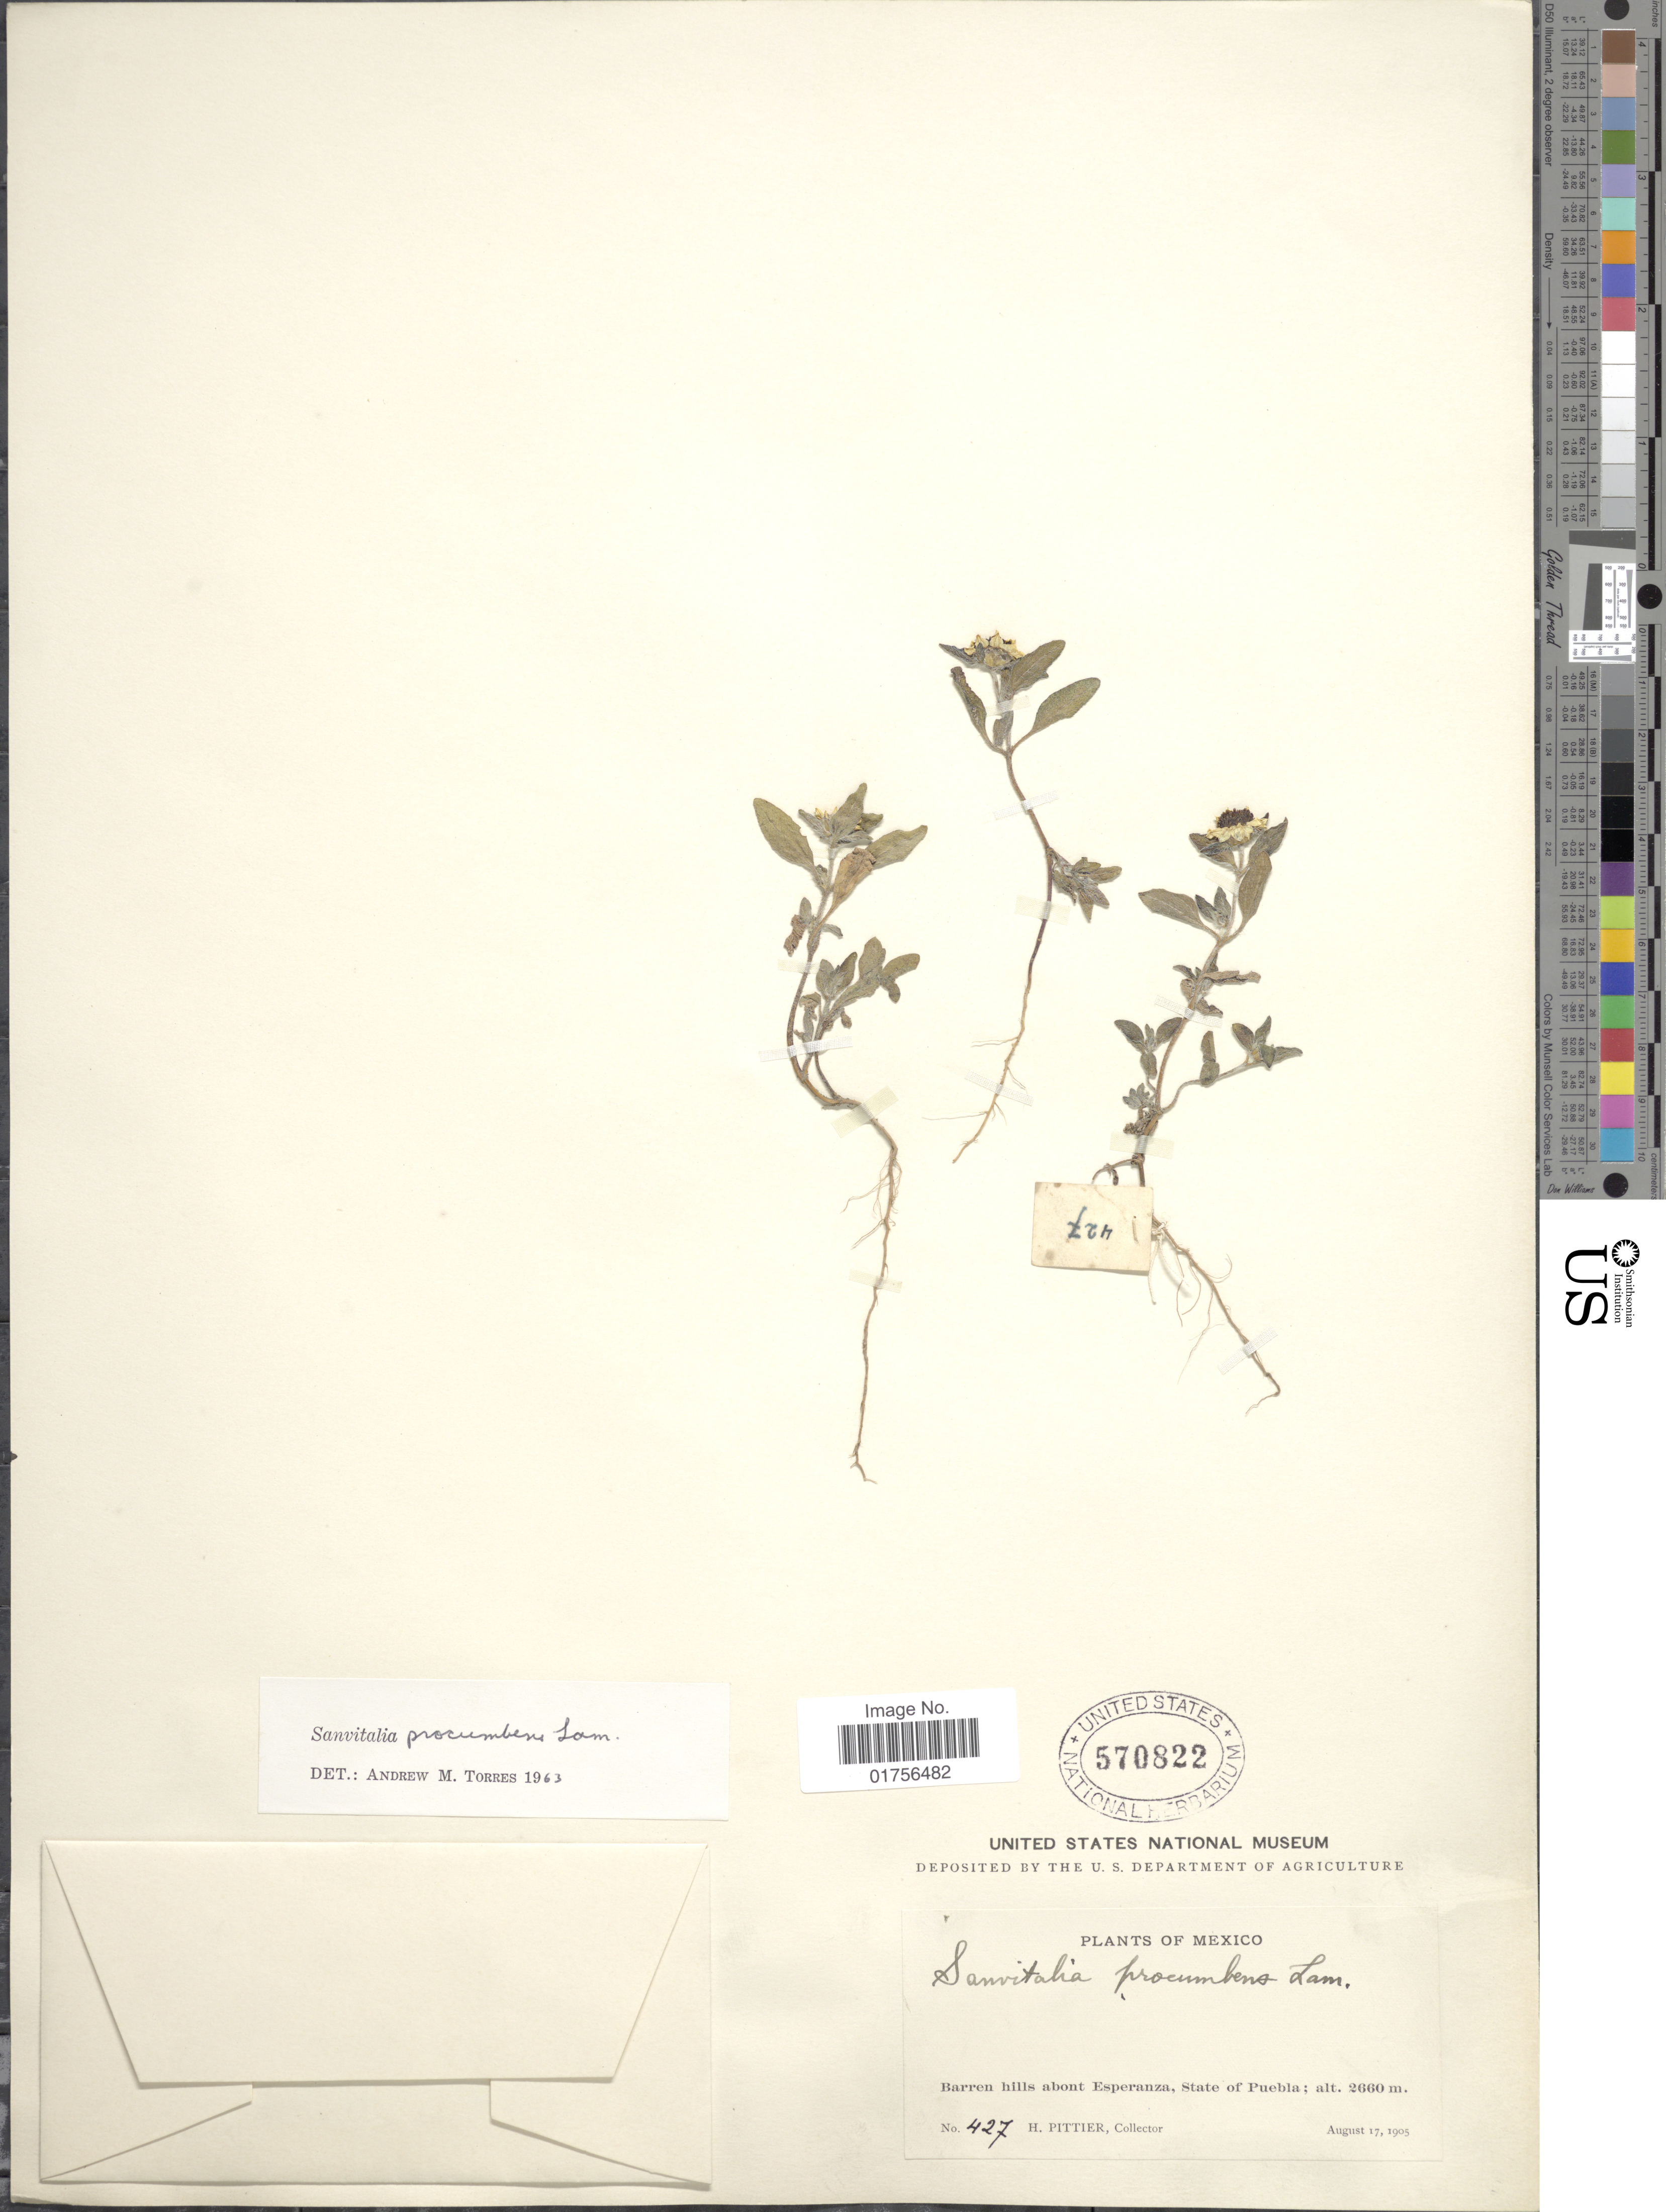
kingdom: Plantae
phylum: Tracheophyta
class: Magnoliopsida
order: Asterales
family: Asteraceae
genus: Sanvitalia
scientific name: Sanvitalia procumbens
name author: Lam.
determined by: Skibicki, Samuel V.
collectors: H. F. Pittier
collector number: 427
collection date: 1905-08-17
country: Mexico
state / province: Puebla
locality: Barren hills about Esperanza, State of Puebla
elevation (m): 2660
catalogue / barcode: US 570822